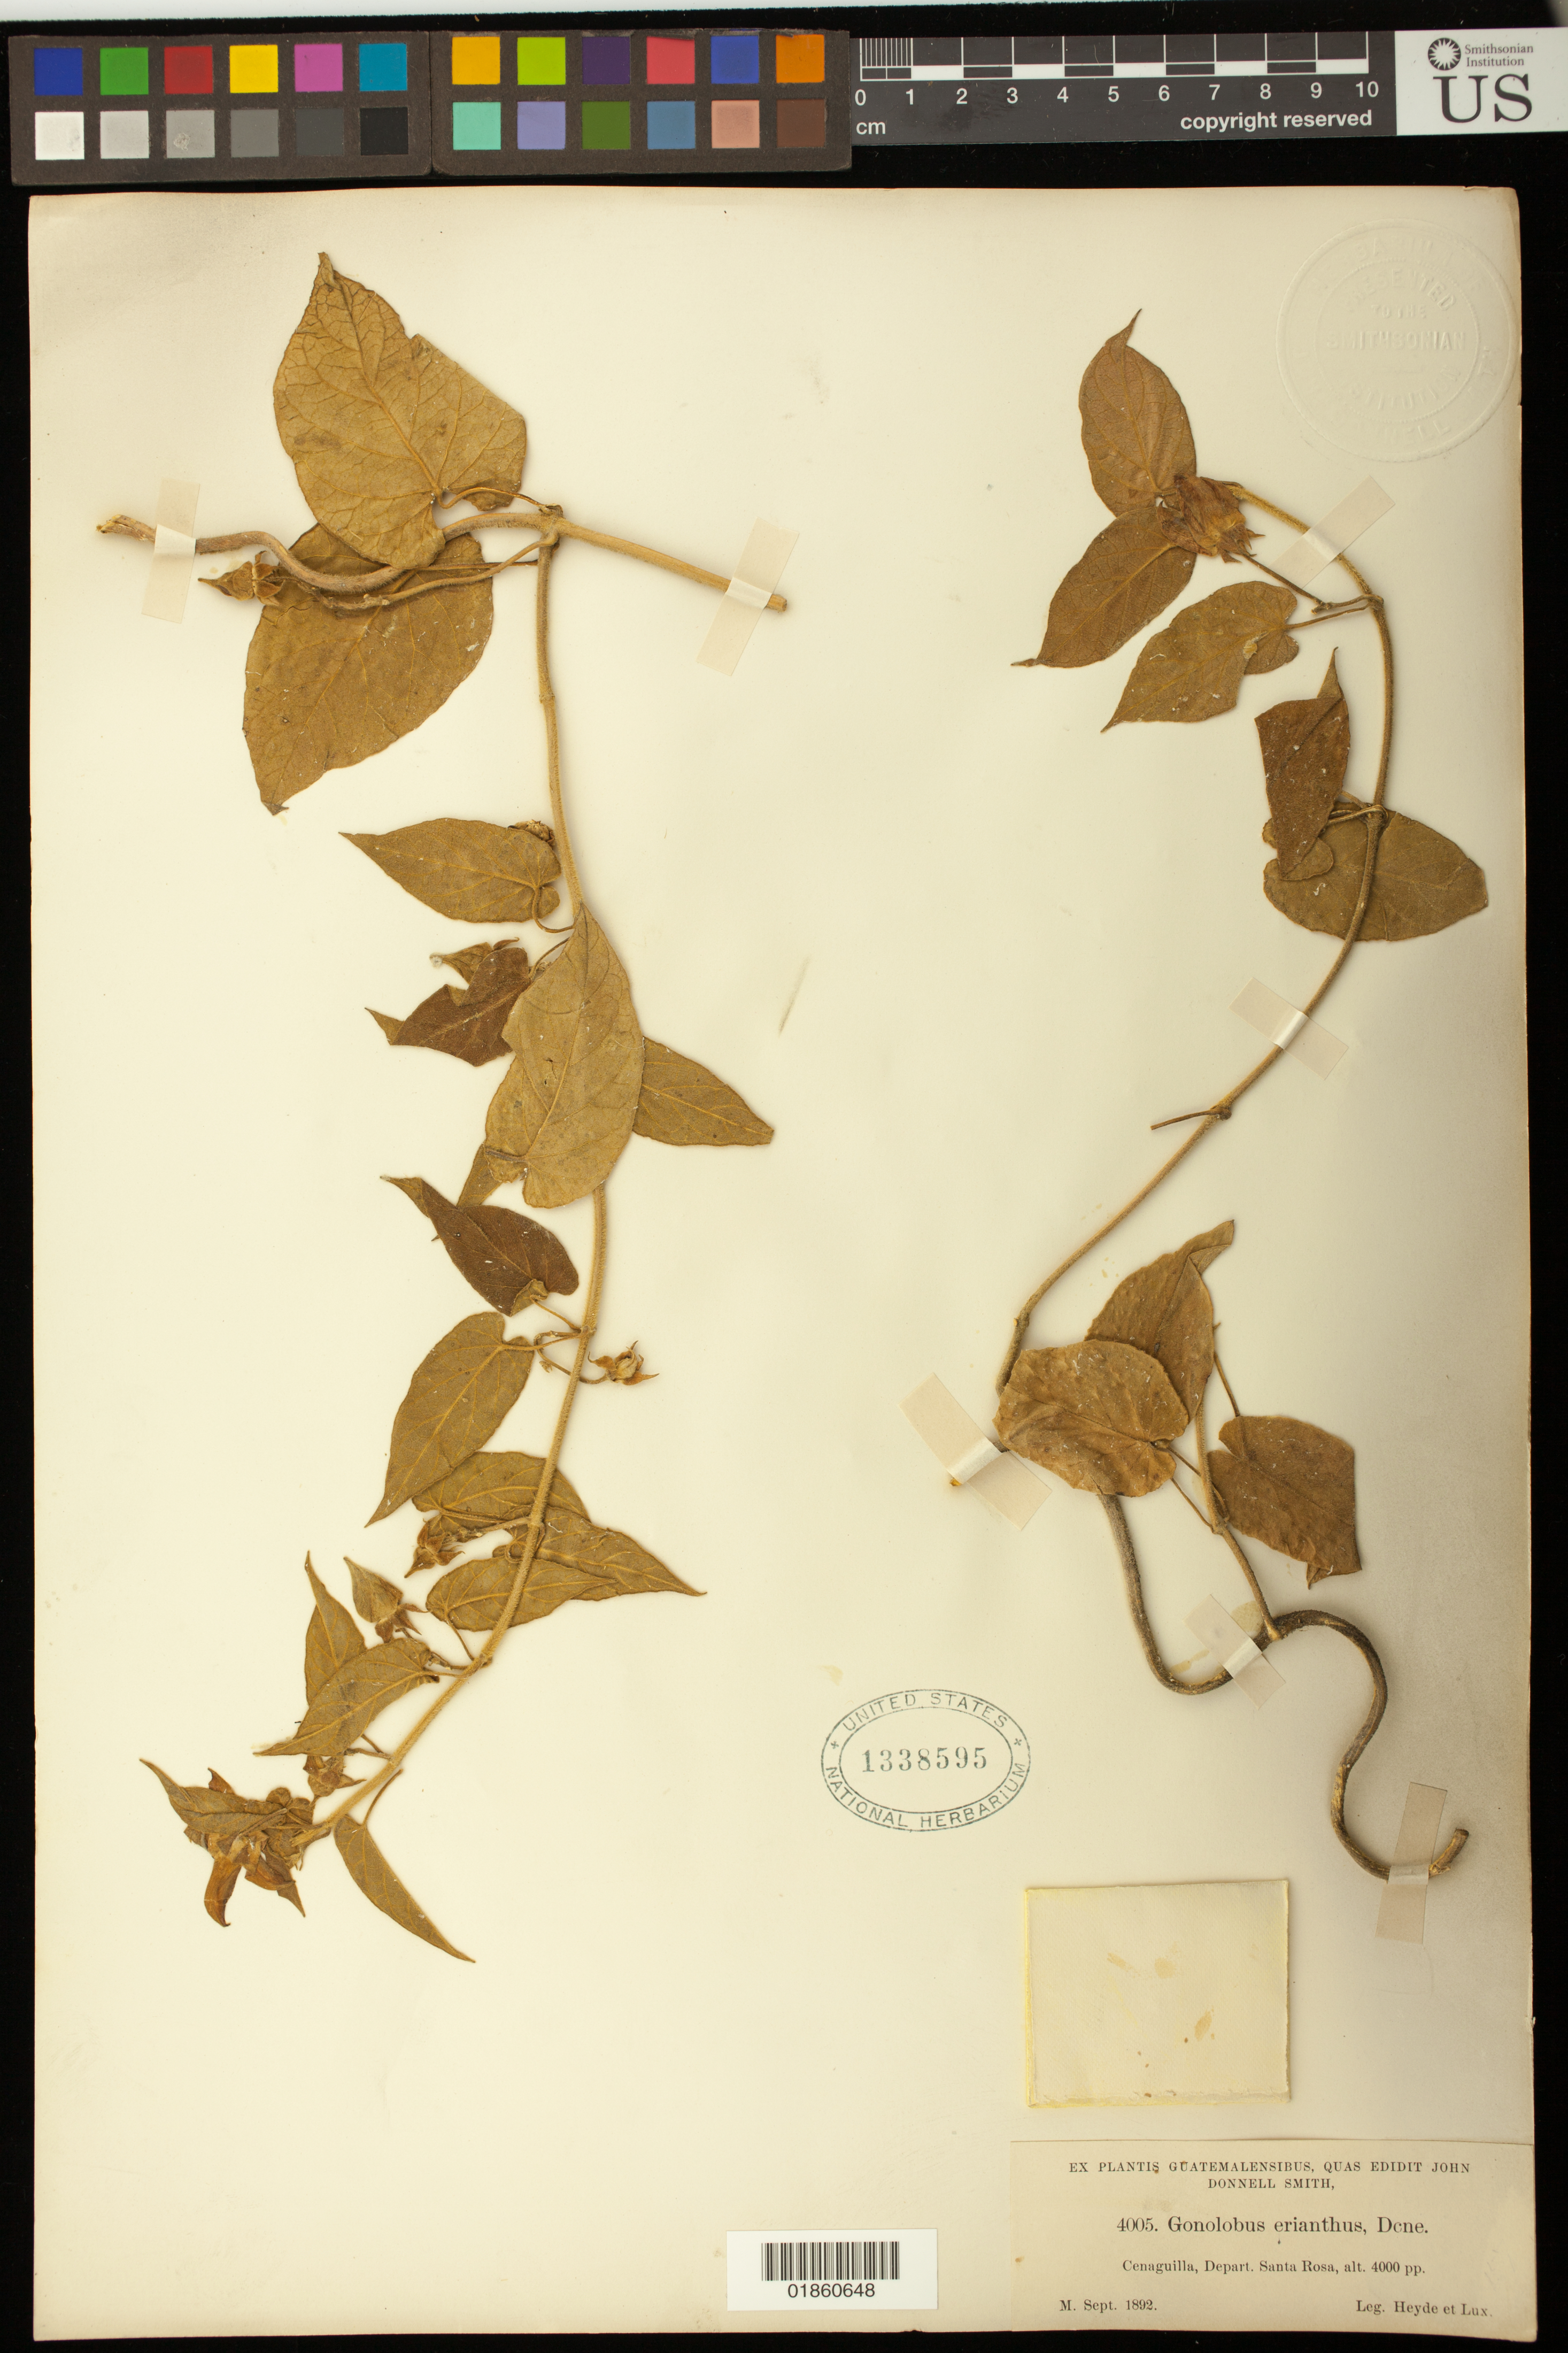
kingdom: Plantae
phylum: Tracheophyta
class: Magnoliopsida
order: Gentianales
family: Apocynaceae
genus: Gonolobus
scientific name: Gonolobus erianthus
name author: Decne.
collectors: E. T. Heyde & E. Lux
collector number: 4005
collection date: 1892-09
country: Guatemala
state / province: Santa Rosa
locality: Cenaguilla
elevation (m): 1219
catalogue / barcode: US 1338595